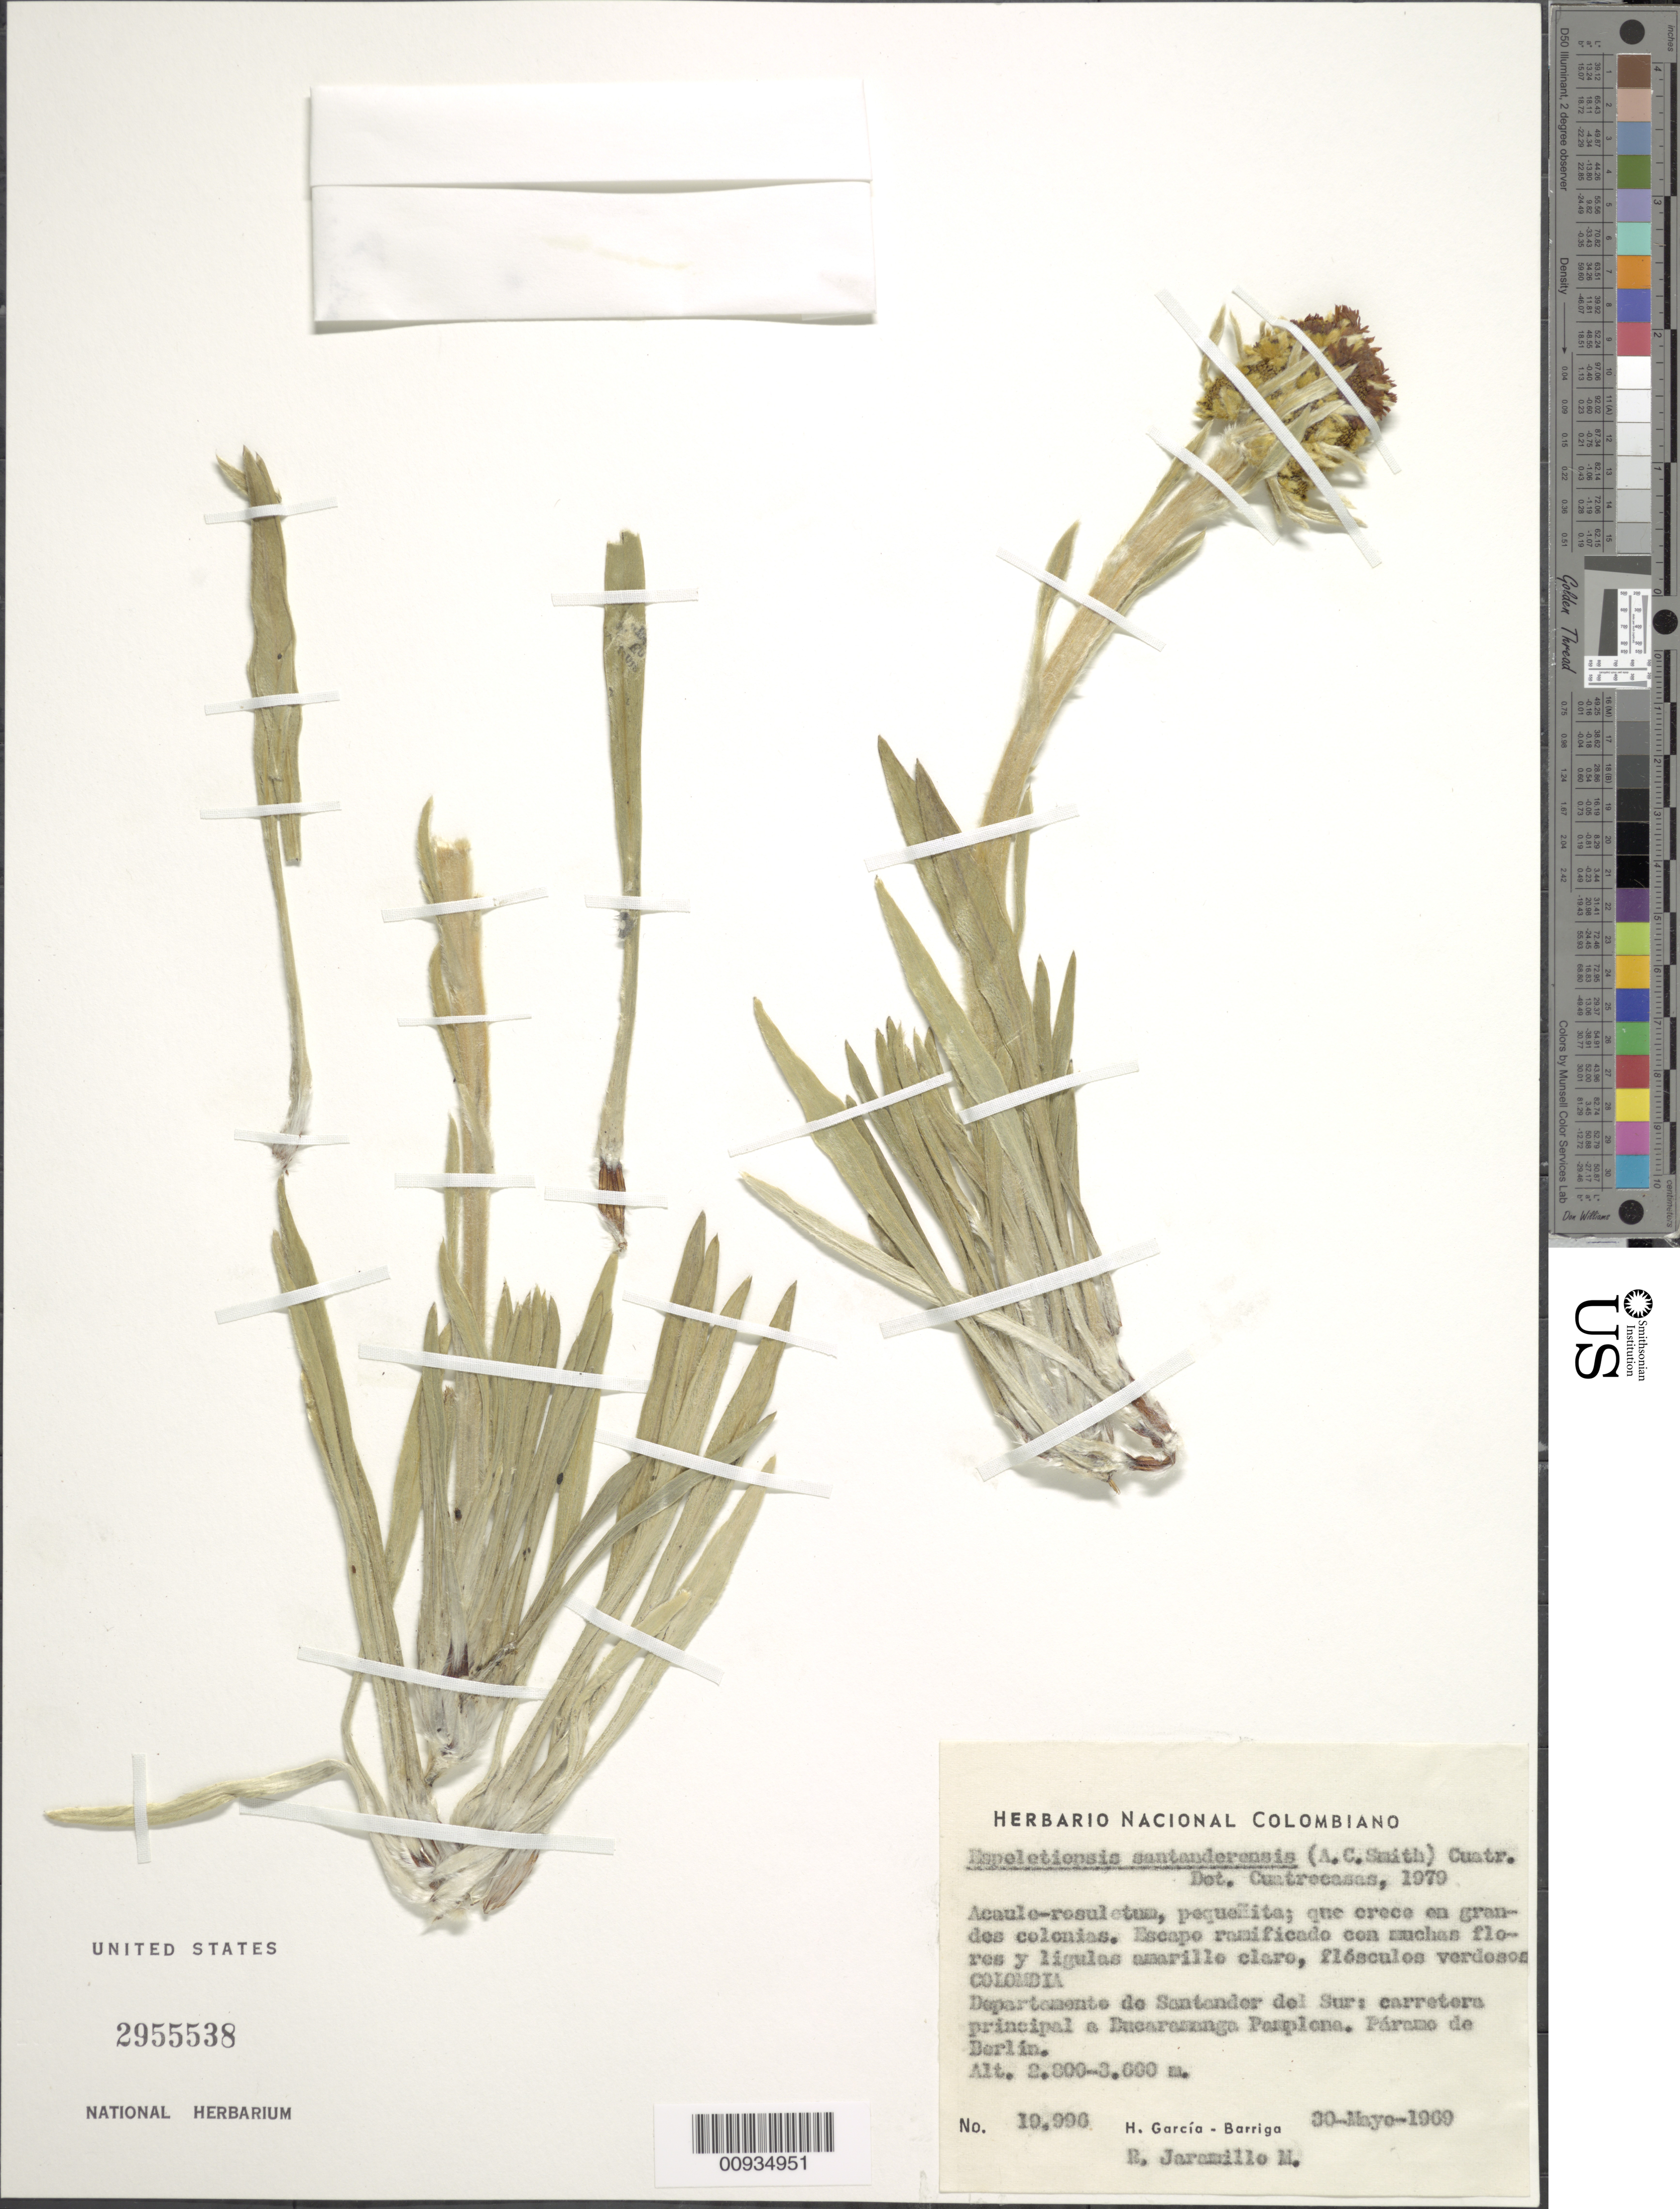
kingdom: Plantae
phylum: Tracheophyta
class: Magnoliopsida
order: Asterales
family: Asteraceae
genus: Espeletiopsis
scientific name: Espeletiopsis santanderensis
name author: (A.C. Sm.) Cuatrec.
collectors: H. García Barriga & R. Jaramillo M.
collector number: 19996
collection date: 1969-05-30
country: Colombia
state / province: Santander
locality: Departamento de Santander, del sur, Carretera principal a Bucaramanga Pamplona, Paramo de Berlin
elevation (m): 2800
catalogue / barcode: US 2955538